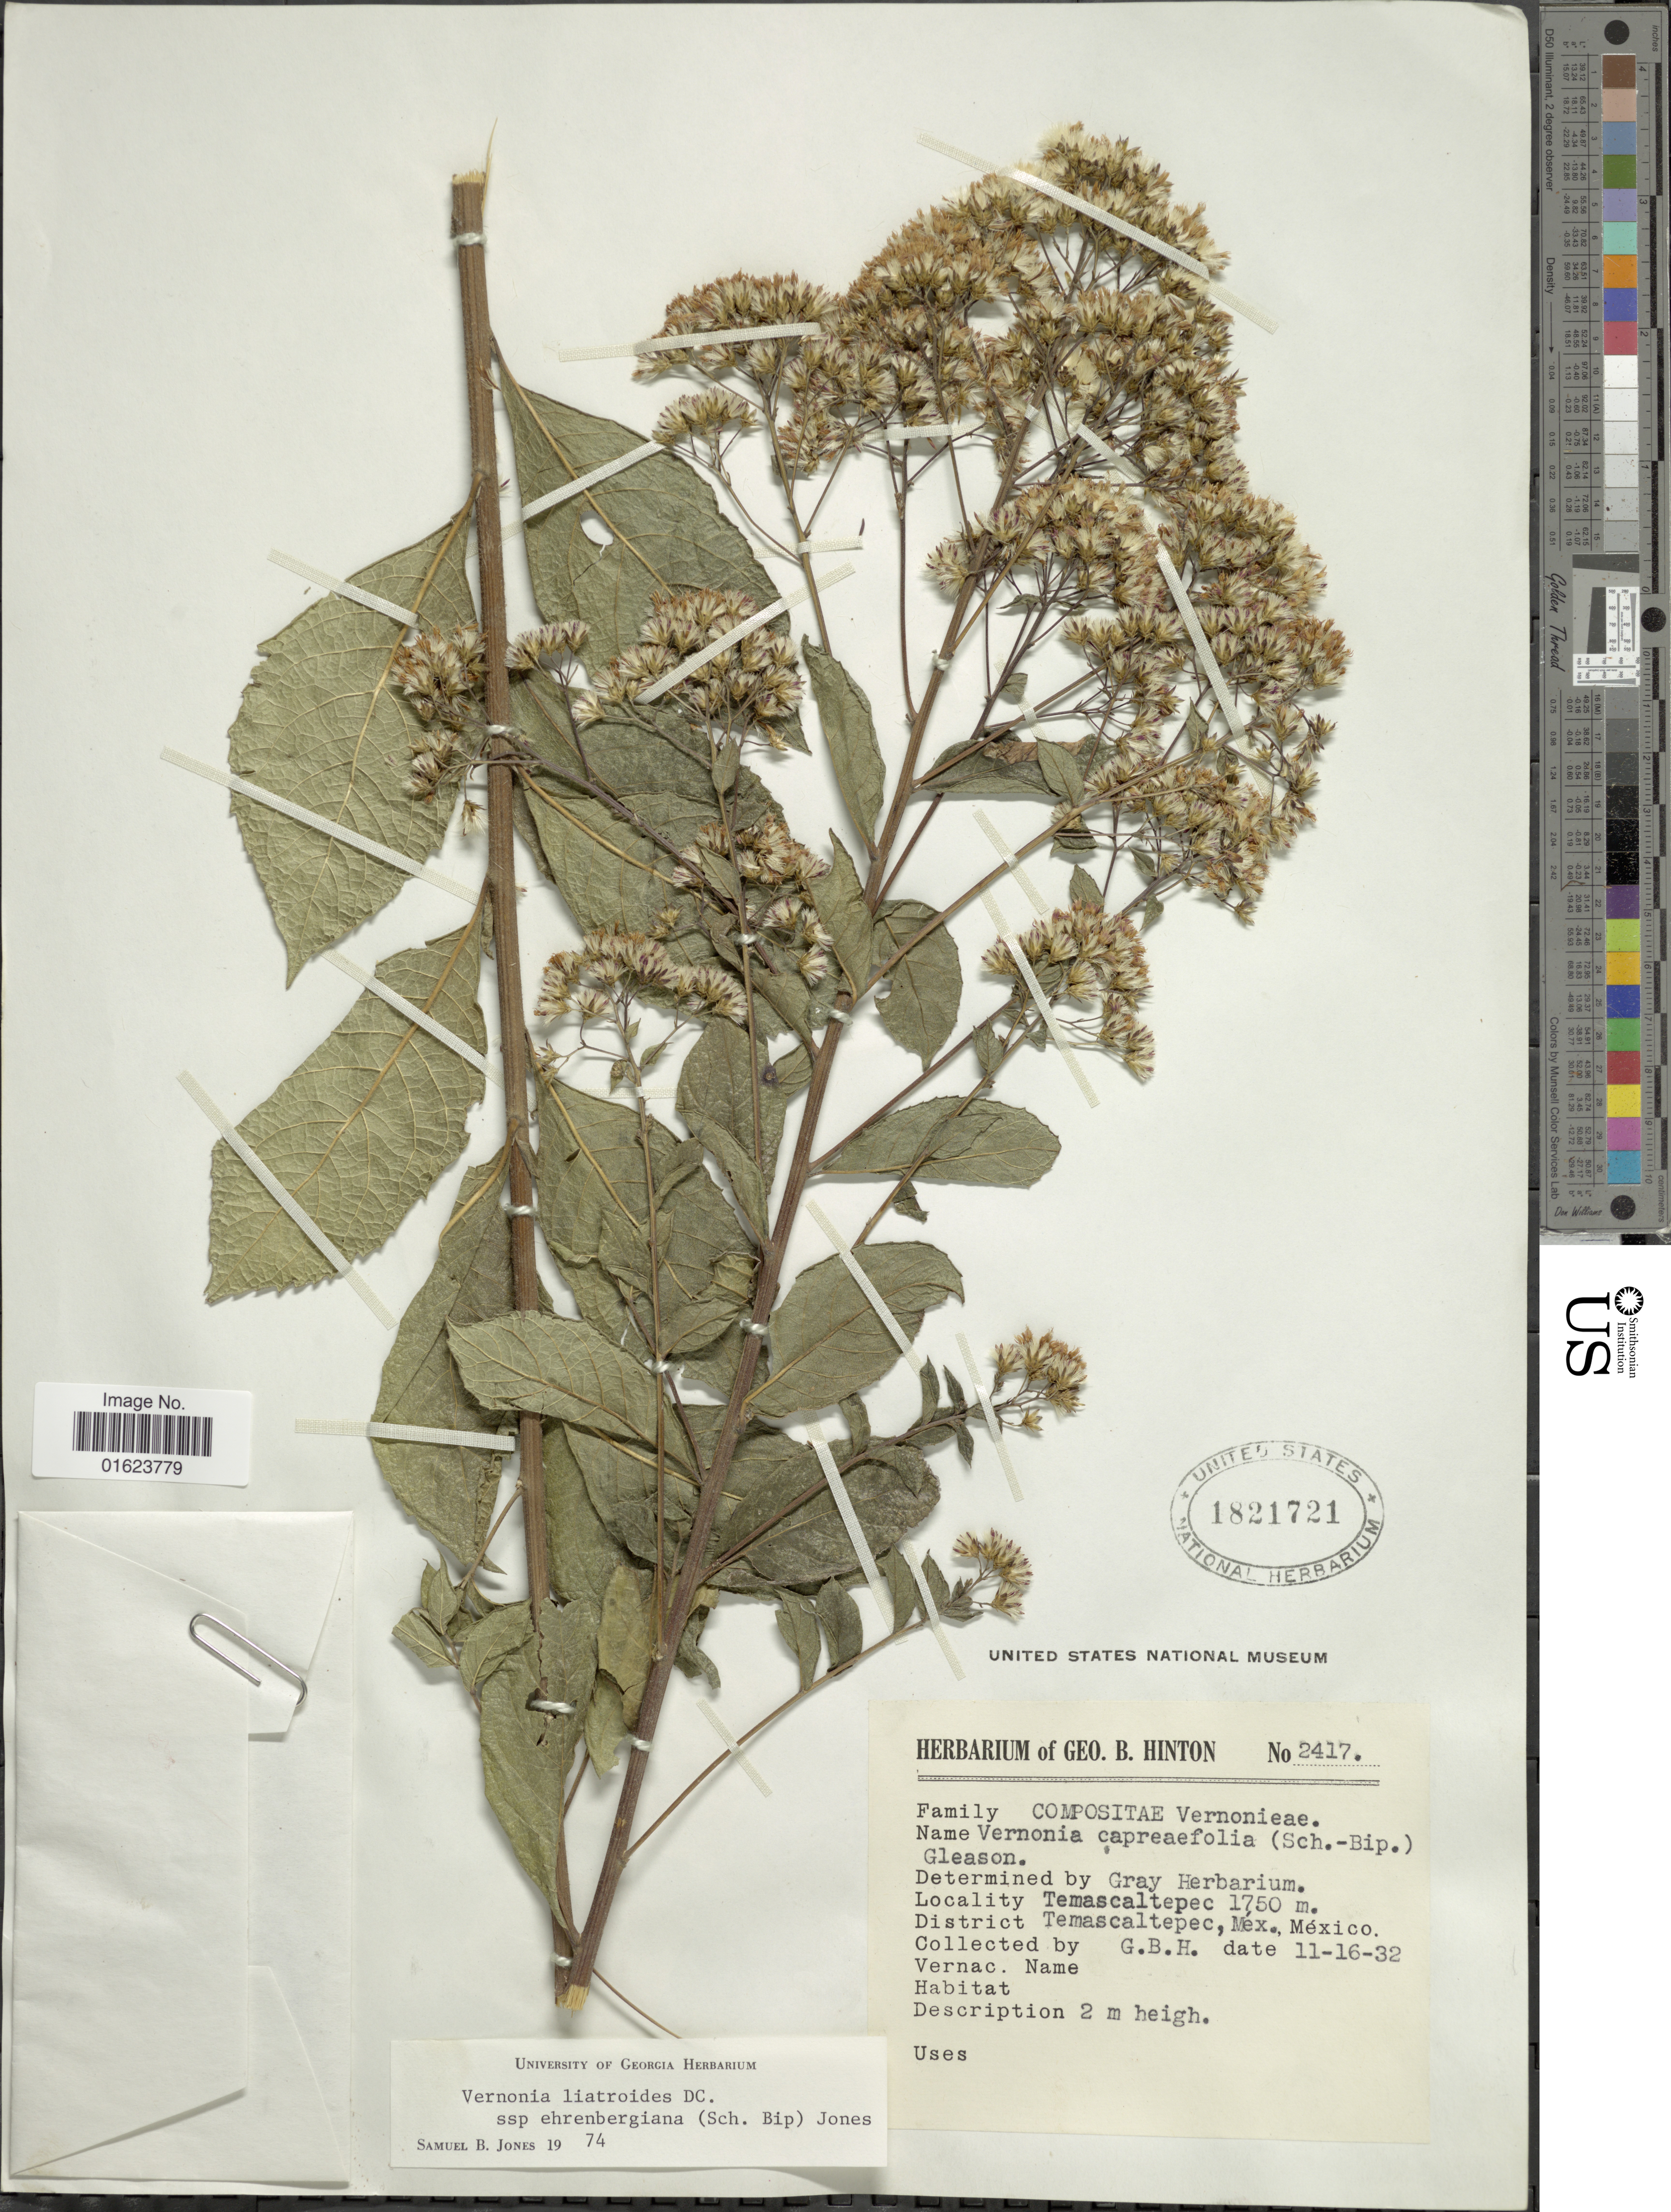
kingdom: Plantae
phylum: Tracheophyta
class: Magnoliopsida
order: Asterales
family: Asteraceae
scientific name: Vickianthus liatroides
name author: (DC.) H. Rob.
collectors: G. B. Hinton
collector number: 2417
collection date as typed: Transcribed d/m/y: 16/11/32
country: Mexico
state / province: México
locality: Temascaltepec, District Temascaltepec, Mex. Mexico.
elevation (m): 1750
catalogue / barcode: US 1821721